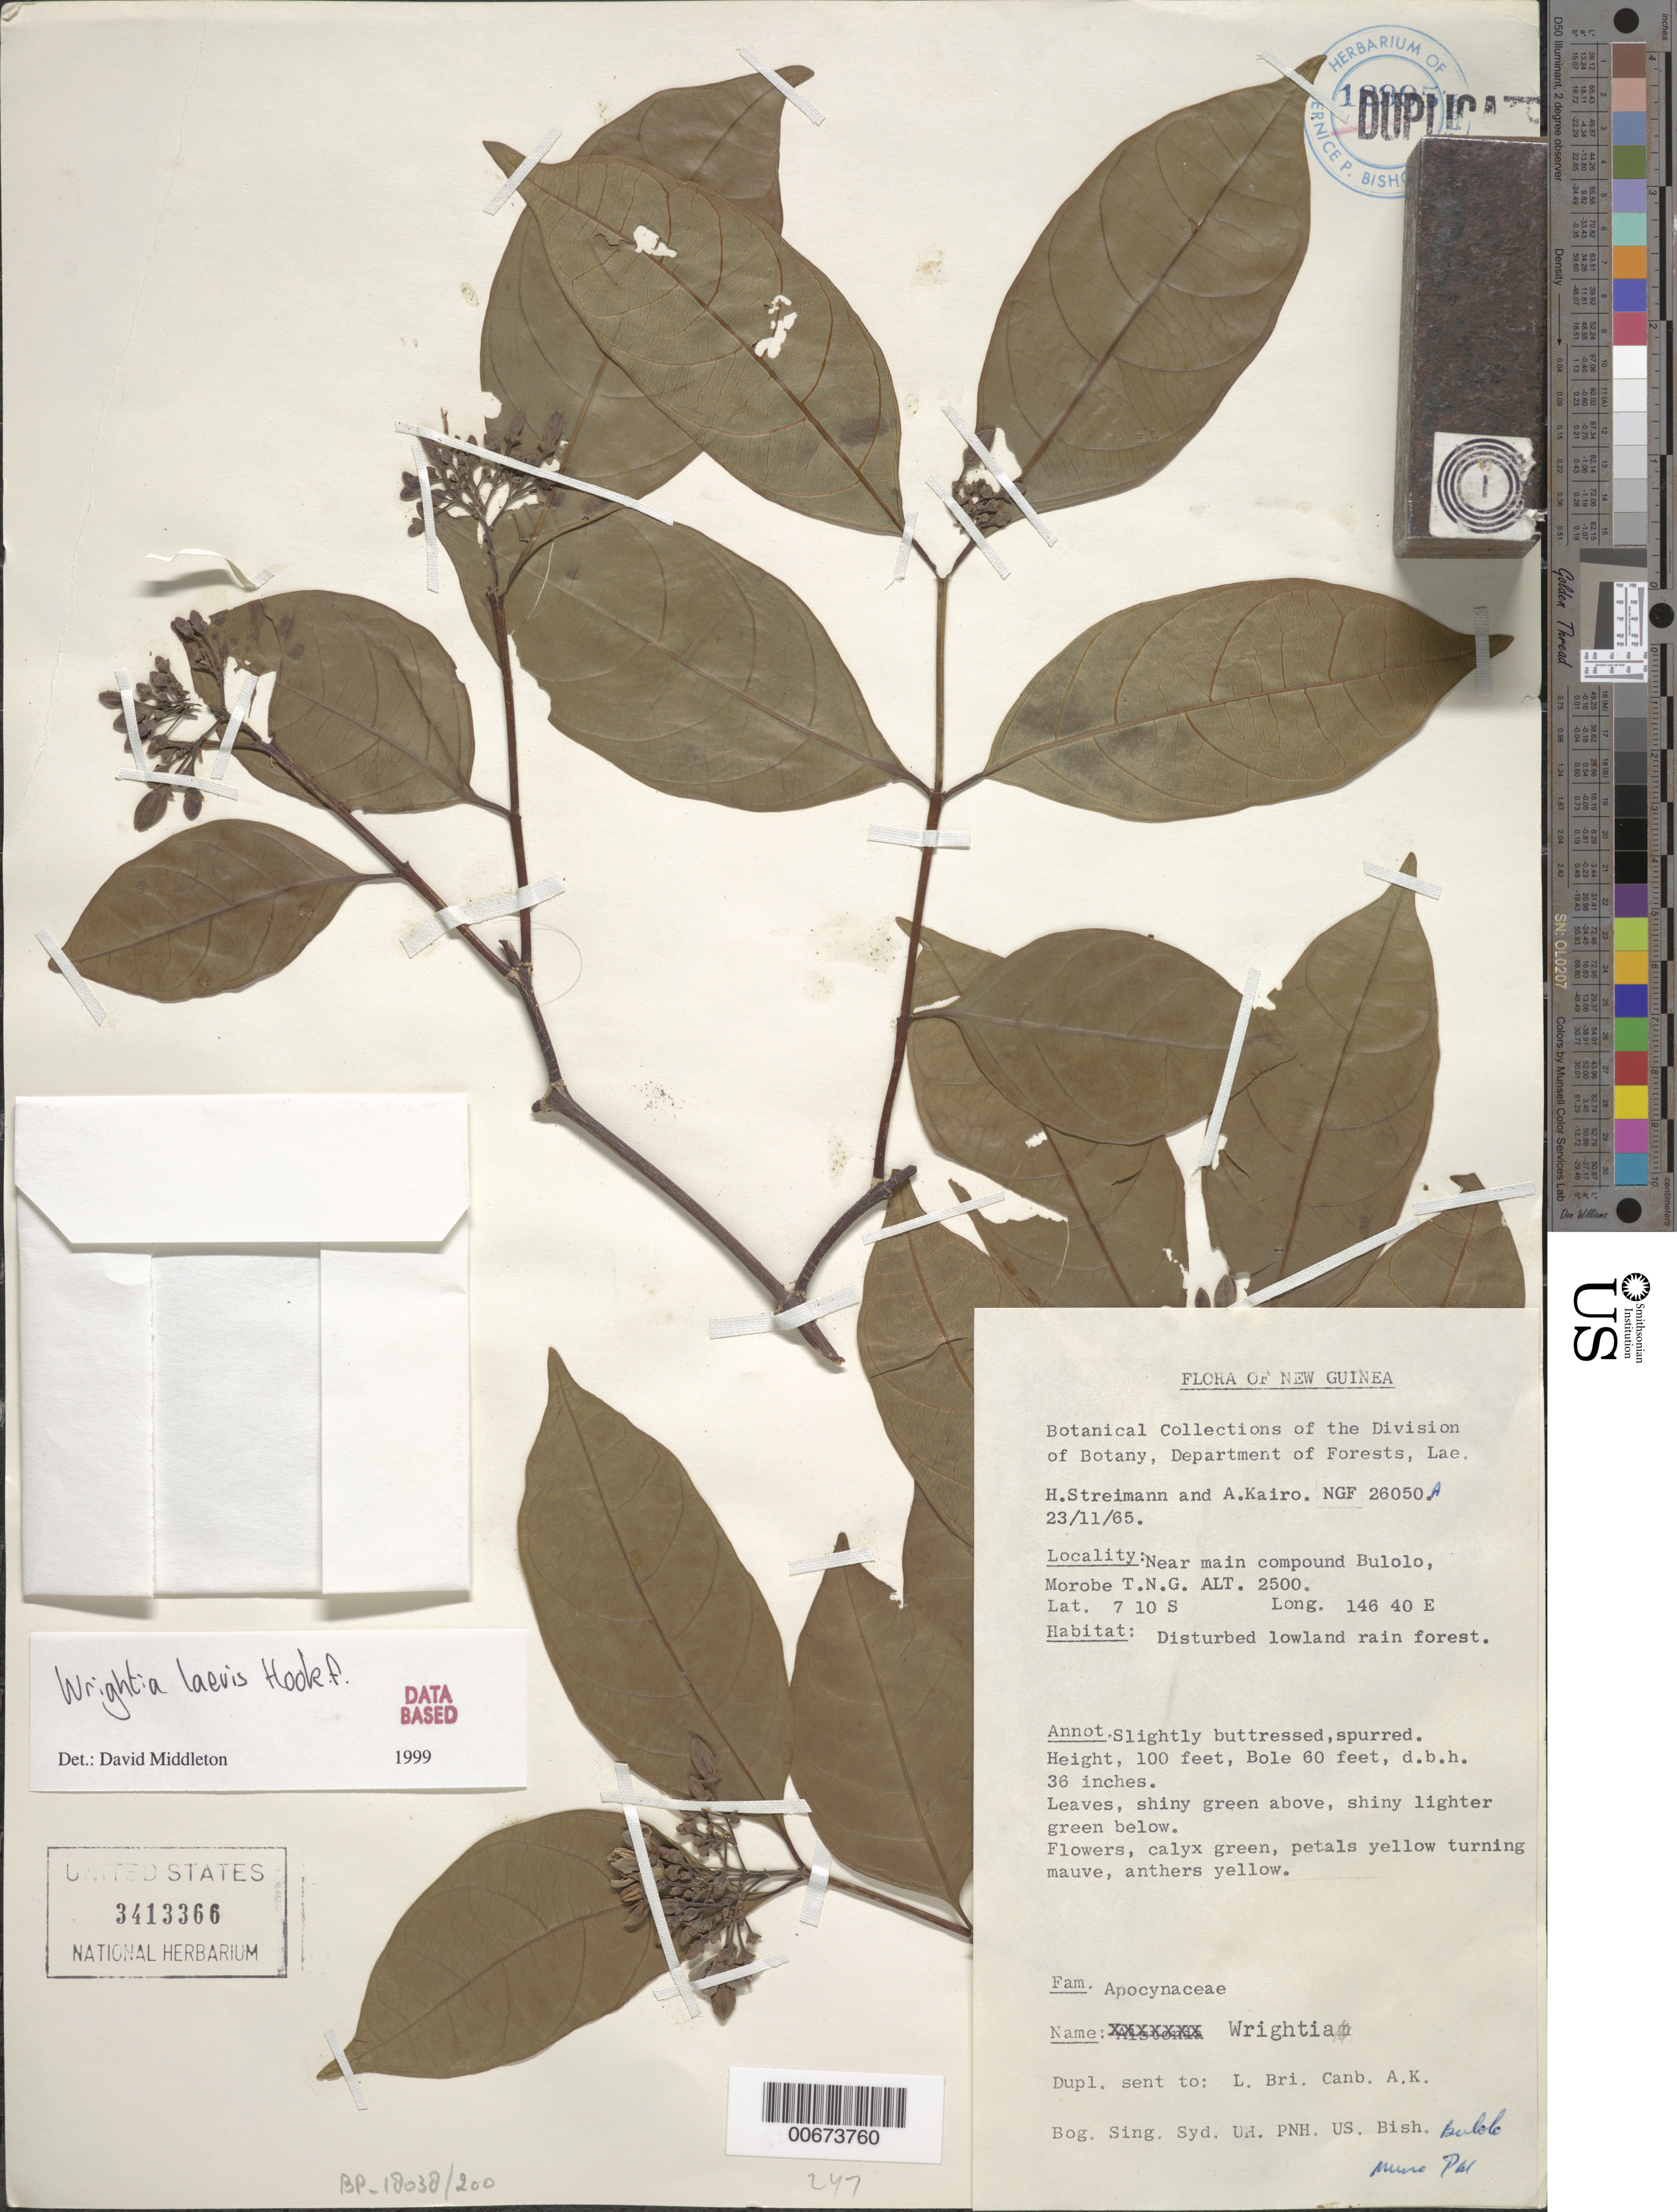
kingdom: Plantae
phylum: Tracheophyta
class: Magnoliopsida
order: Gentianales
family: Apocynaceae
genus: Wrightia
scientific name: Wrightia laevis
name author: Hook. f.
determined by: Middleton, D. J.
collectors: H. Streimann & A. Kairo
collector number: NGF 26050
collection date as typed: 23/11/65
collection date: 1965-11-23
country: Papua New Guinea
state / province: Morobe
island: New Guinea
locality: Near main compound Bulolo.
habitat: Disturbed lowland rain forest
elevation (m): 762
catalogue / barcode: US 3413366